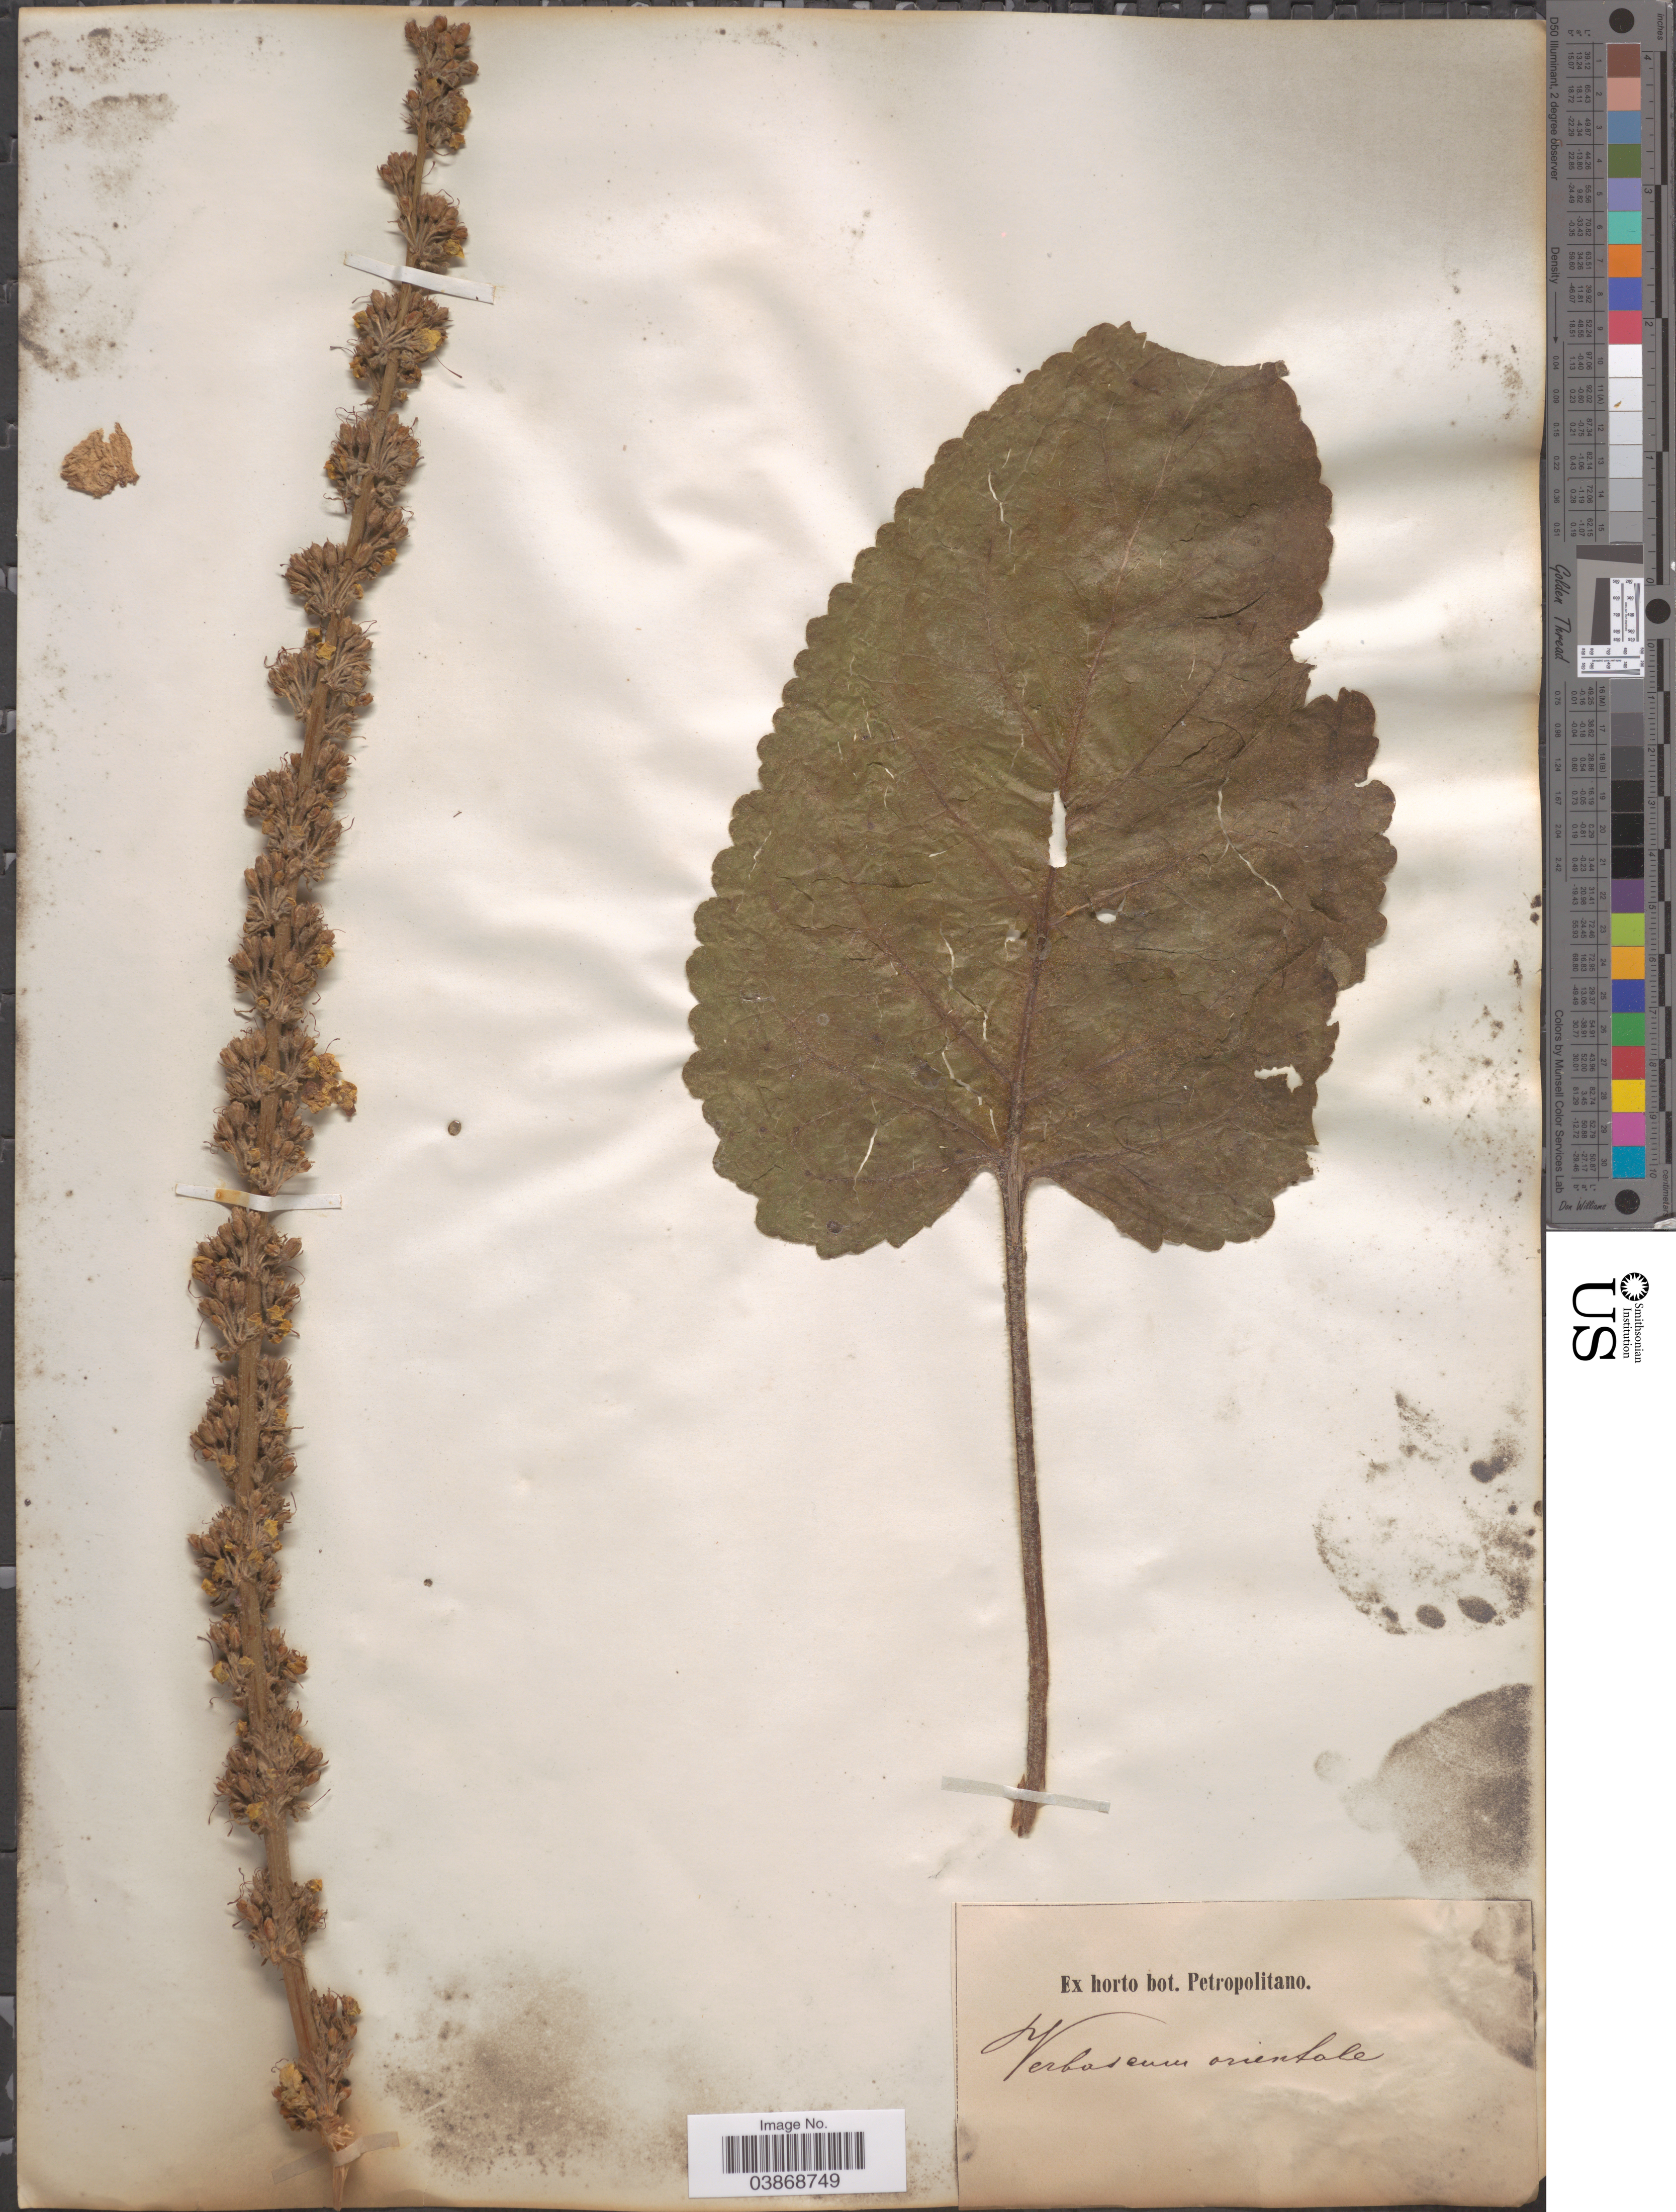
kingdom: Plantae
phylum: Tracheophyta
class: Magnoliopsida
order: Lamiales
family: Scrophulariaceae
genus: Verbascum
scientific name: Verbascum orientale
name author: (L.) All.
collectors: ex Horto Bot. Petropolitano